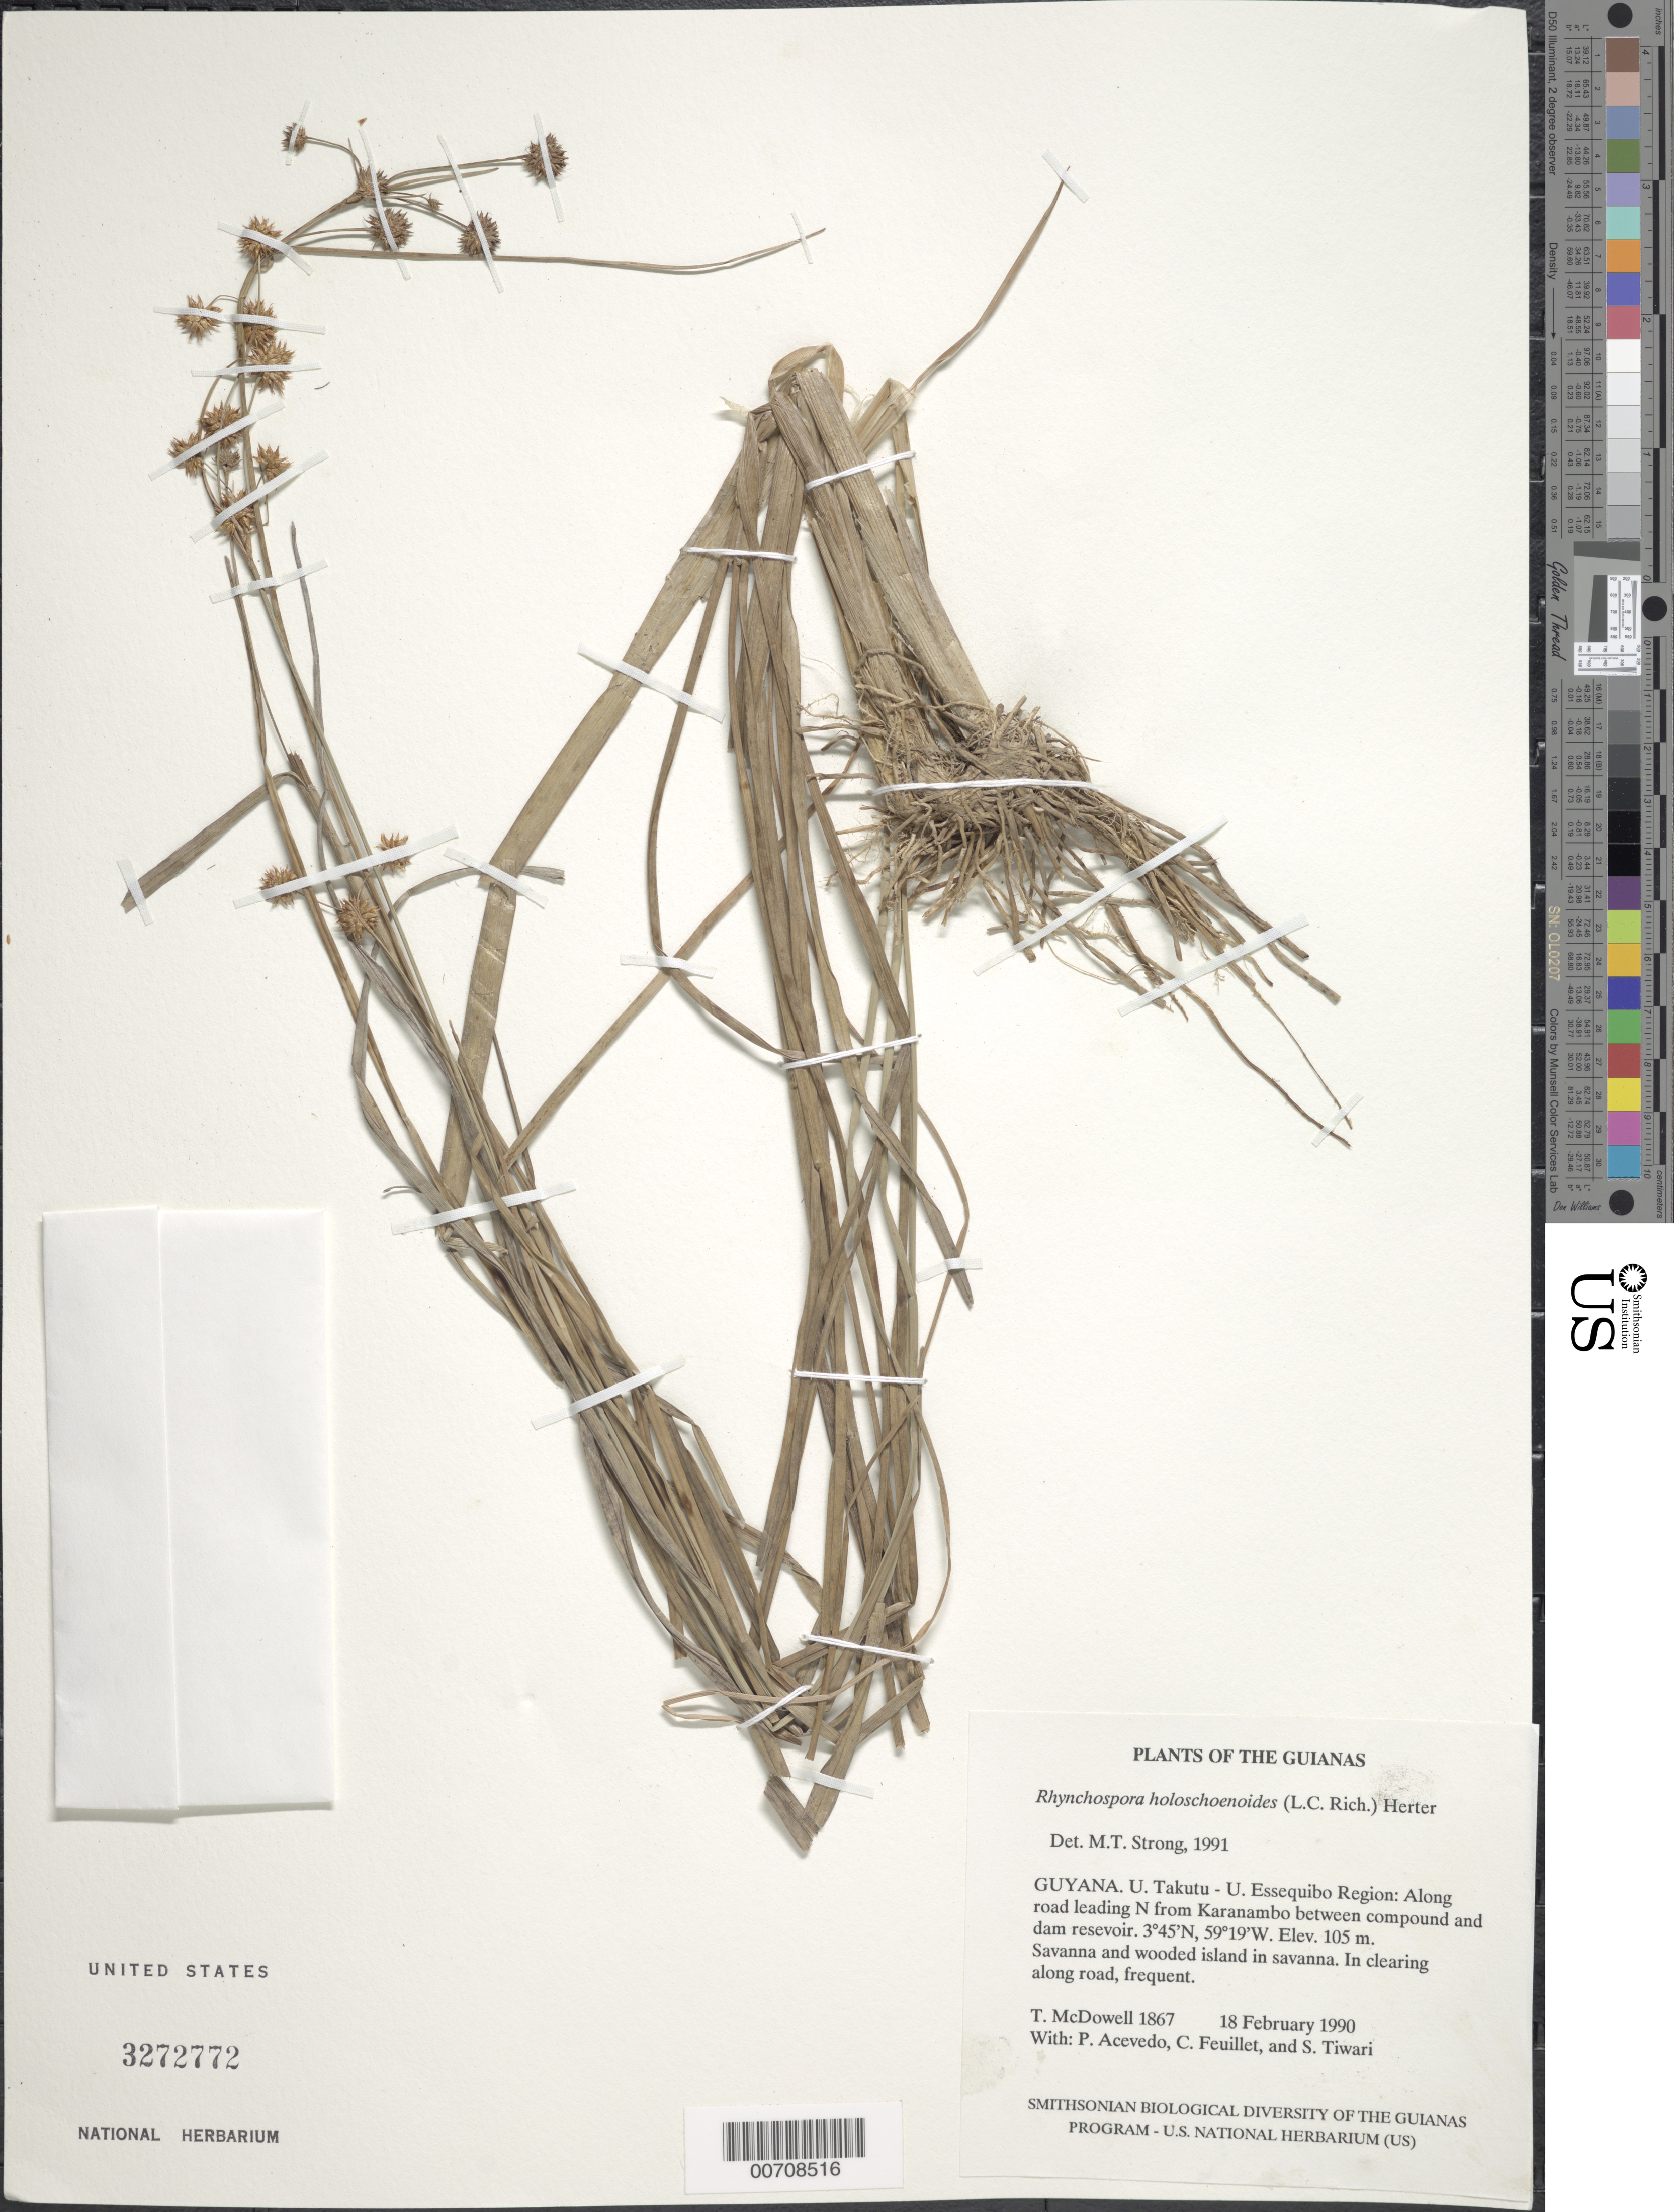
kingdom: Plantae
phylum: Tracheophyta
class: Liliopsida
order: Poales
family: Cyperaceae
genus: Rhynchospora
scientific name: Rhynchospora holoschoenoides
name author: (Rich.) Herter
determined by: Strong, M. T., (US), Smithsonian Institution - National Museum of Natural History (UNITED STATES)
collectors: T. McDowell, P. Acevedo-Rodr., C. Feuillet & S. Tiwari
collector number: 1867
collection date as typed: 18 February 1990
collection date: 1990-02-18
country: Guyana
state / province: U. Takutu-U. Essequibo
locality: Along road leading North from Karanambo between compound and dam-pond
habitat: Savanna and wooded island in savanna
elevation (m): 105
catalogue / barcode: US 3272772